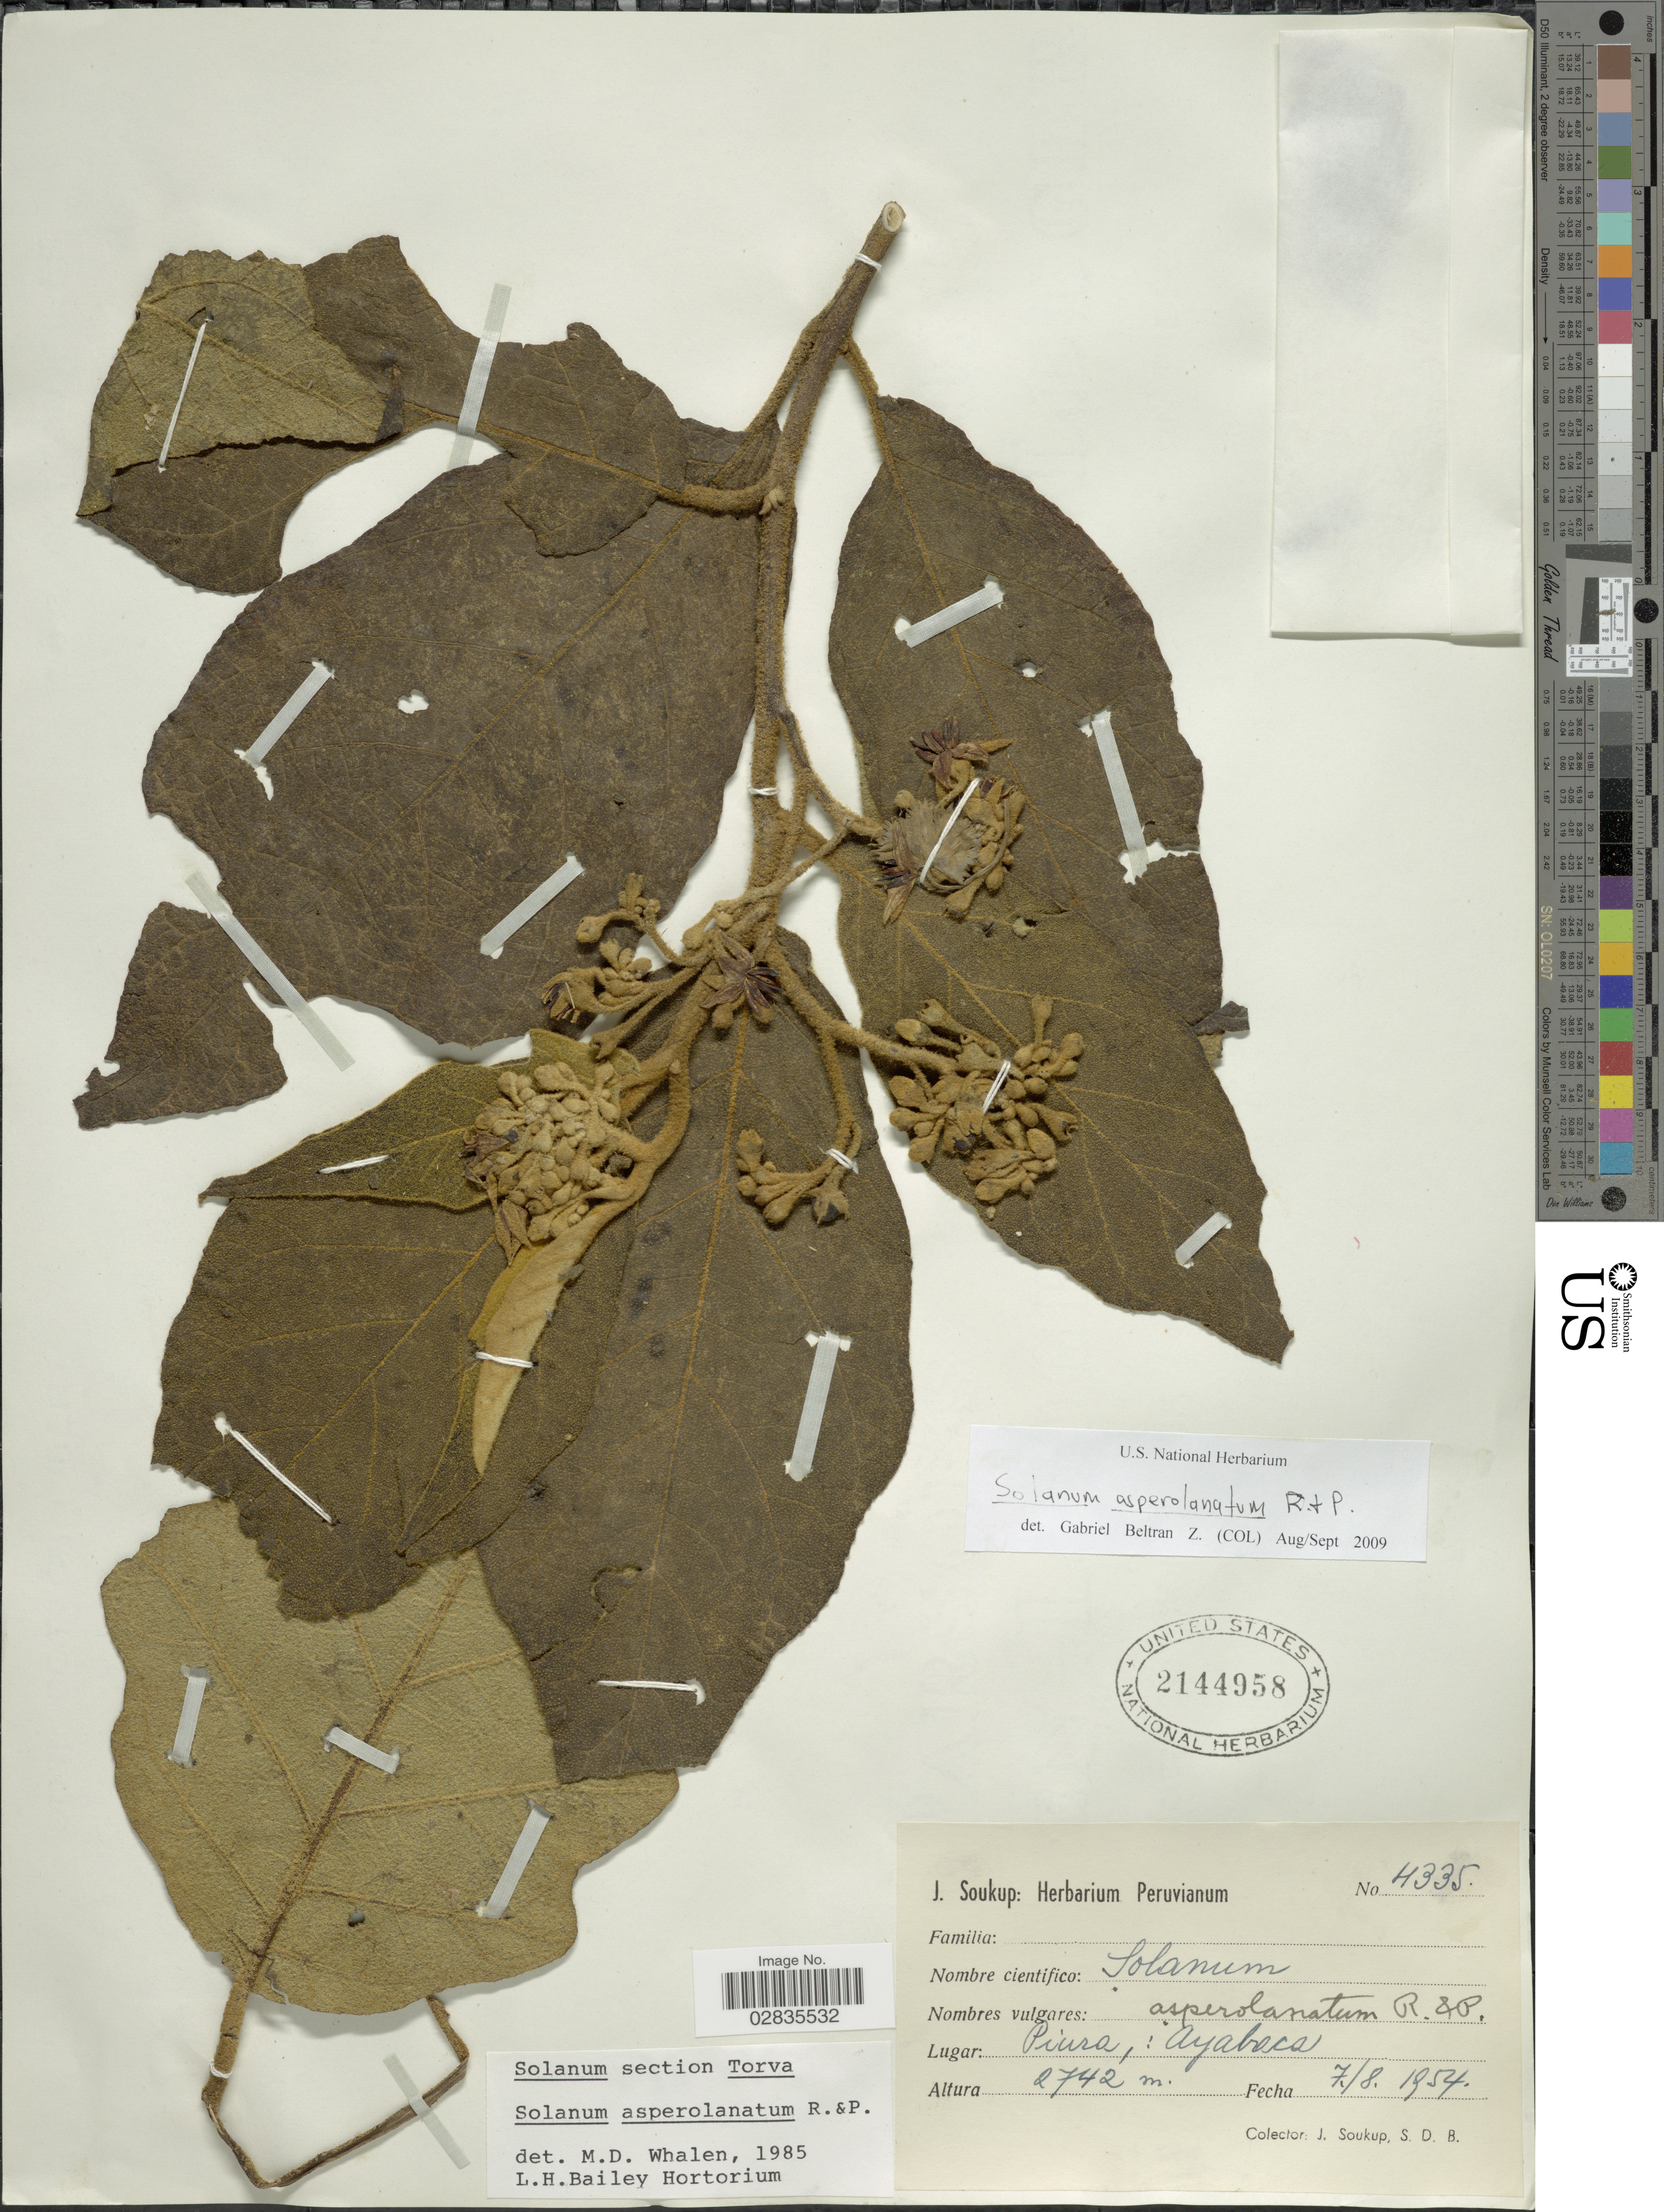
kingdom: Plantae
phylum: Tracheophyta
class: Magnoliopsida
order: Solanales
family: Solanaceae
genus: Solanum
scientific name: Solanum asperolanatum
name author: Ruiz & Pav.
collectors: J. Soukup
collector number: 4335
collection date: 1954-08-07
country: Peru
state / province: Piura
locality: Ayabaca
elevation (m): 2742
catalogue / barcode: US 2144958